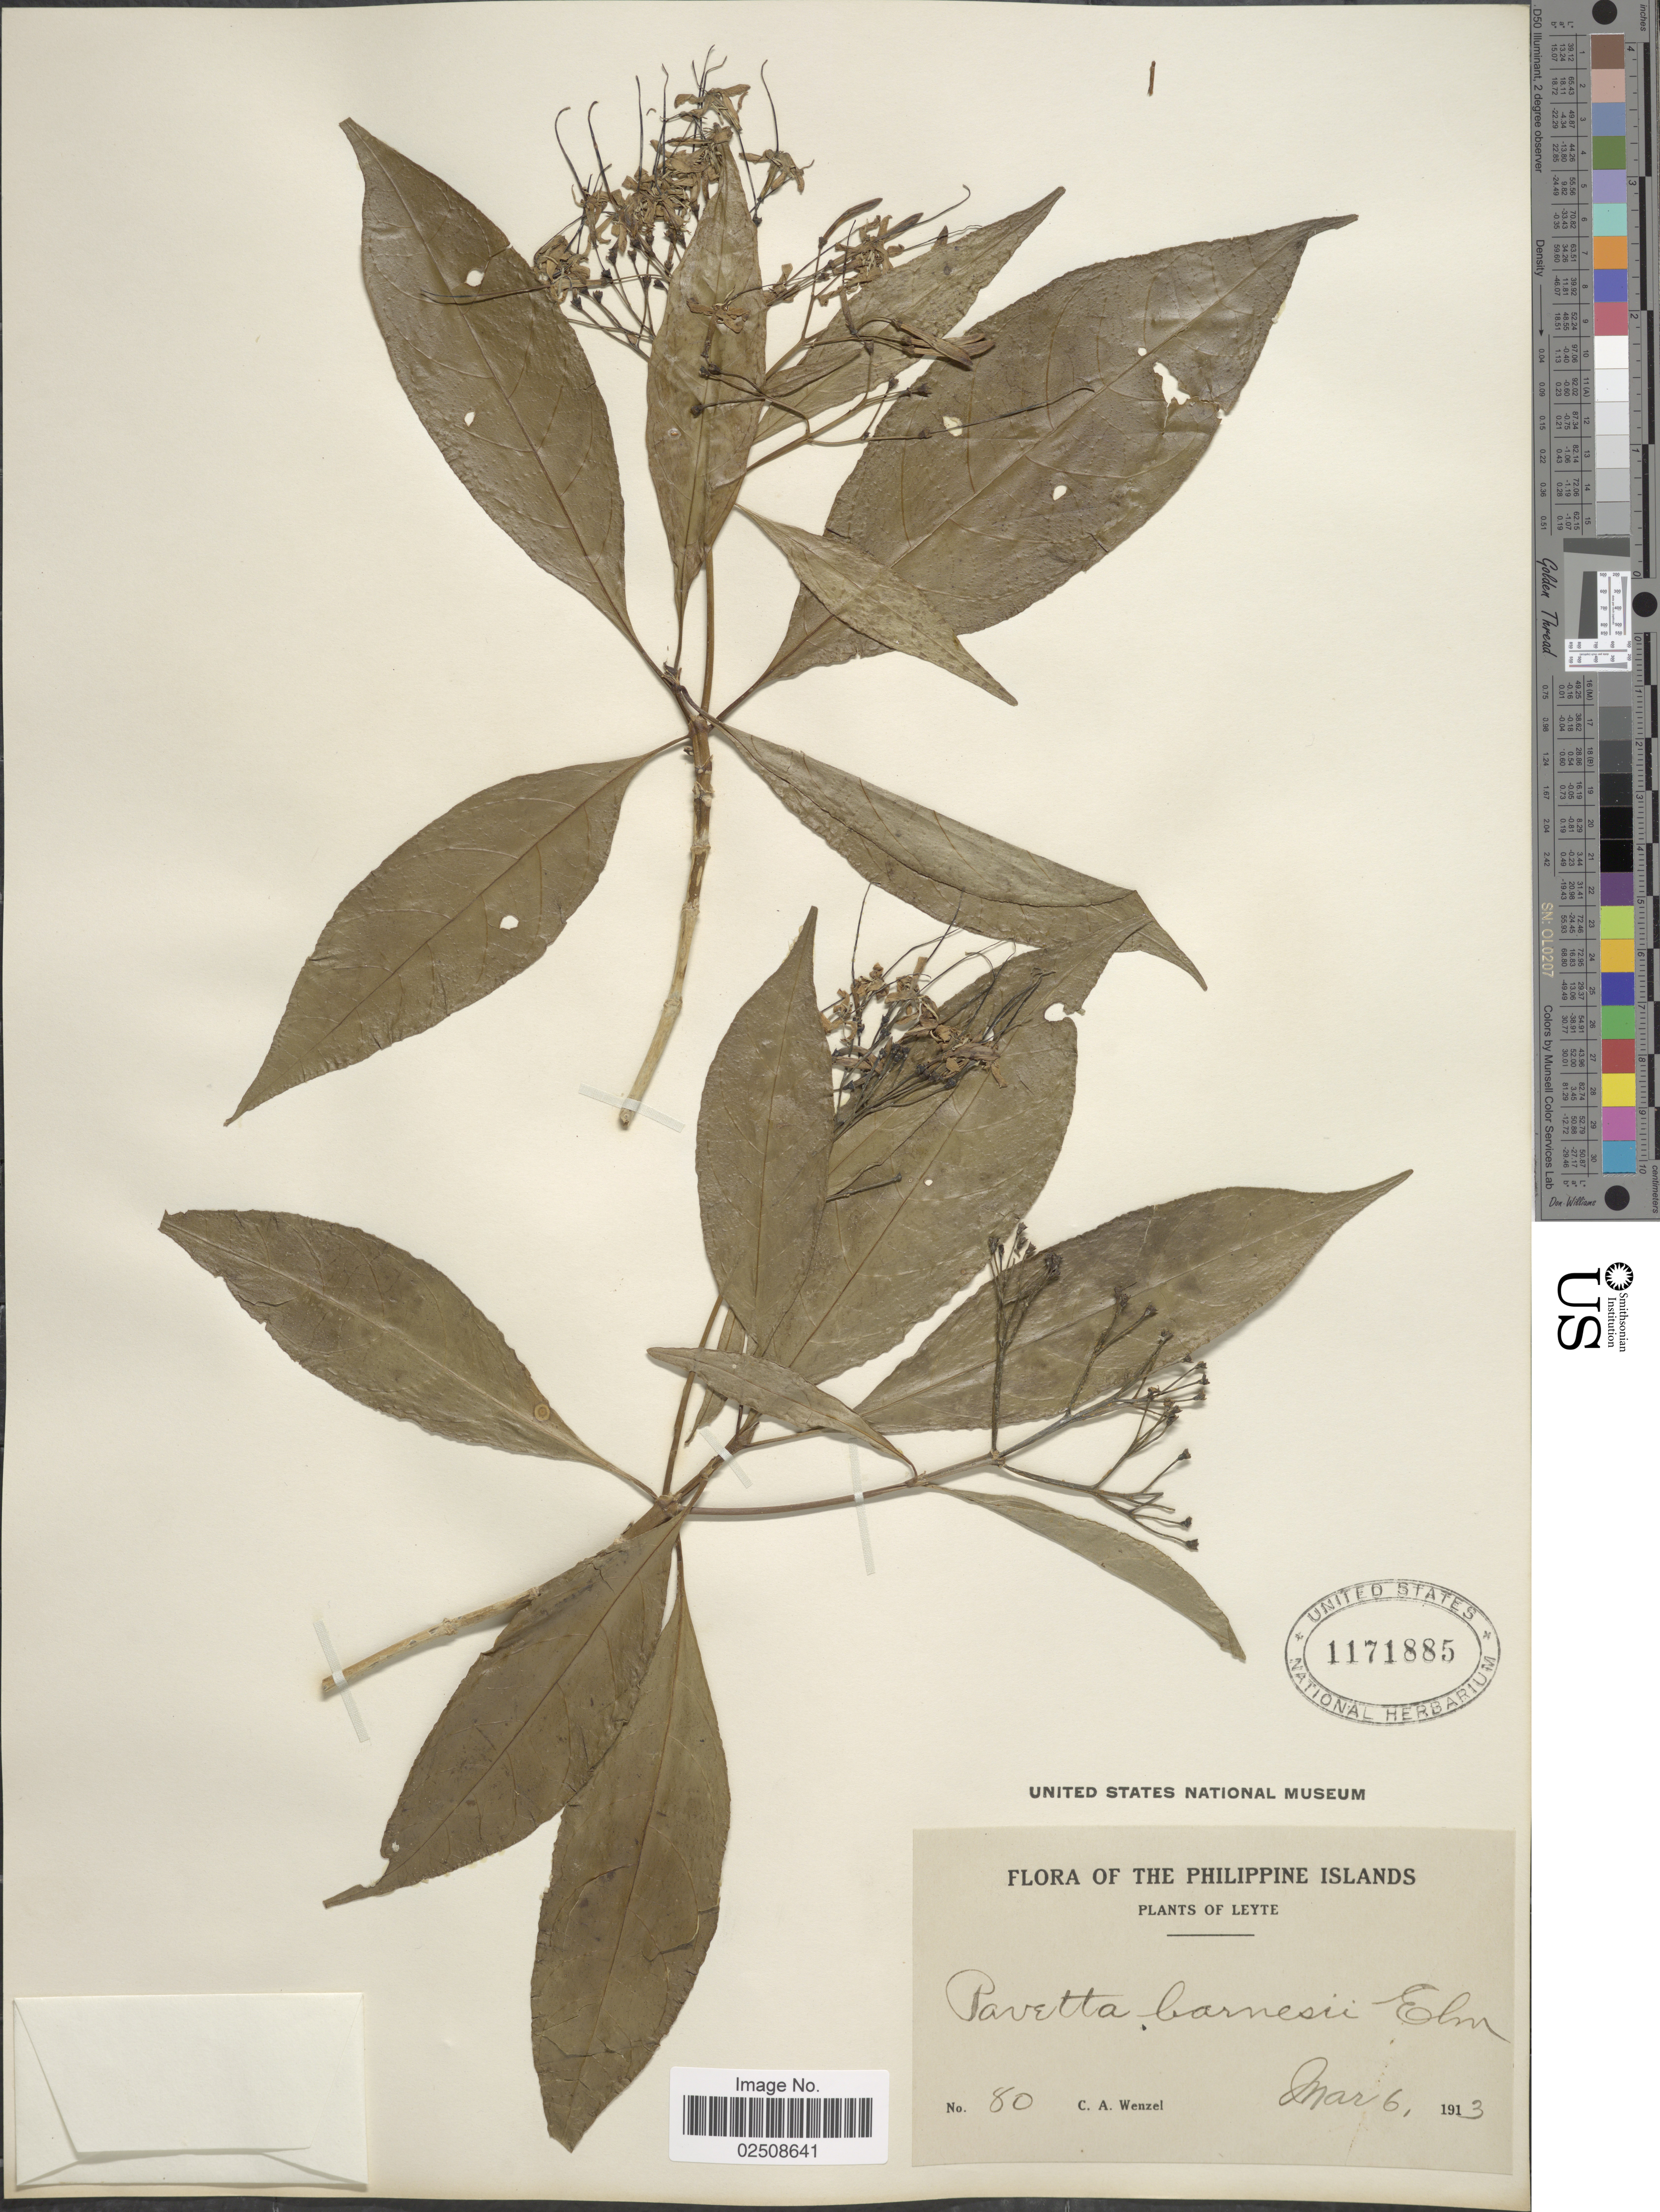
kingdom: Plantae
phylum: Tracheophyta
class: Magnoliopsida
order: Gentianales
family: Rubiaceae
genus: Pavetta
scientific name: Pavetta indica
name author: L.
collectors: C. Wenzel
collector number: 80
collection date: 1913-03-06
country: Philippines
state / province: Eastern Visayas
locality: Leyte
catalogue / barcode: US 1171885